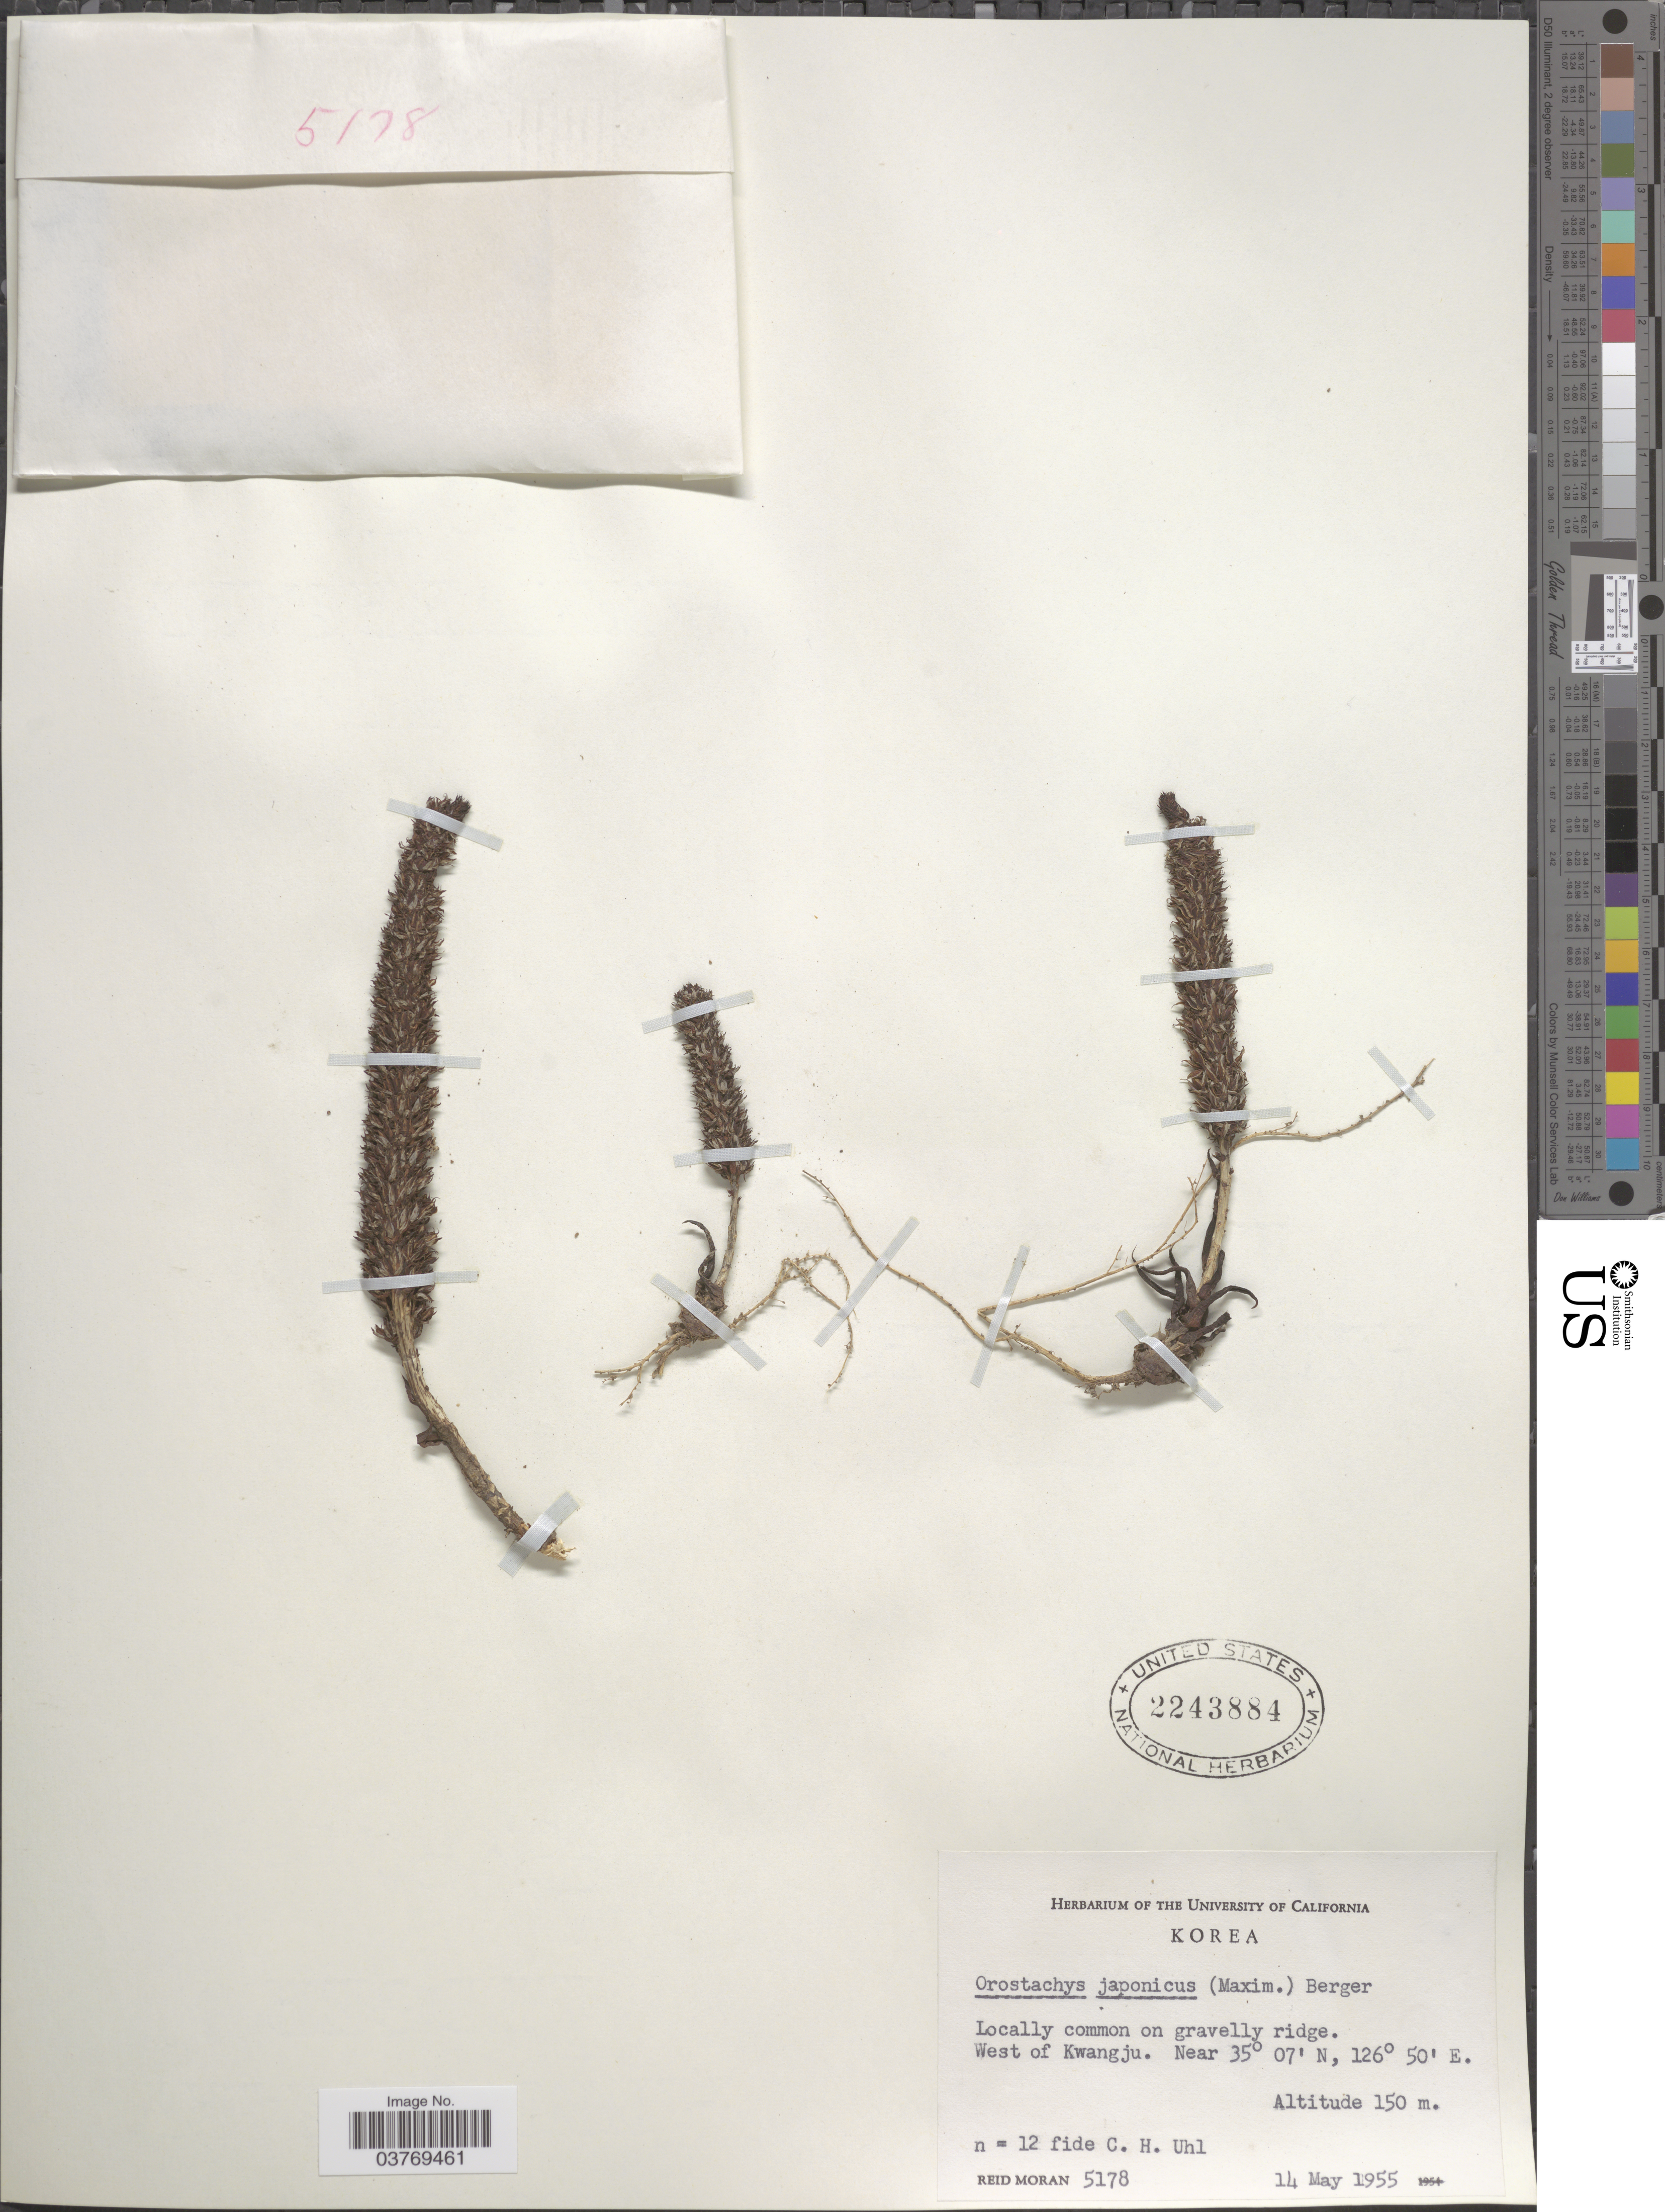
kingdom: Plantae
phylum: Tracheophyta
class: Magnoliopsida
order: Saxifragales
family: Crassulaceae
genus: Orostachys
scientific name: Orostachys japonica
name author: (Maxim.) A. Berger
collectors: R. V. Moran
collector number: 5178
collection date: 1955-05-14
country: South Korea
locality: West of Kwangju.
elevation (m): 150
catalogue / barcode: US 2243884